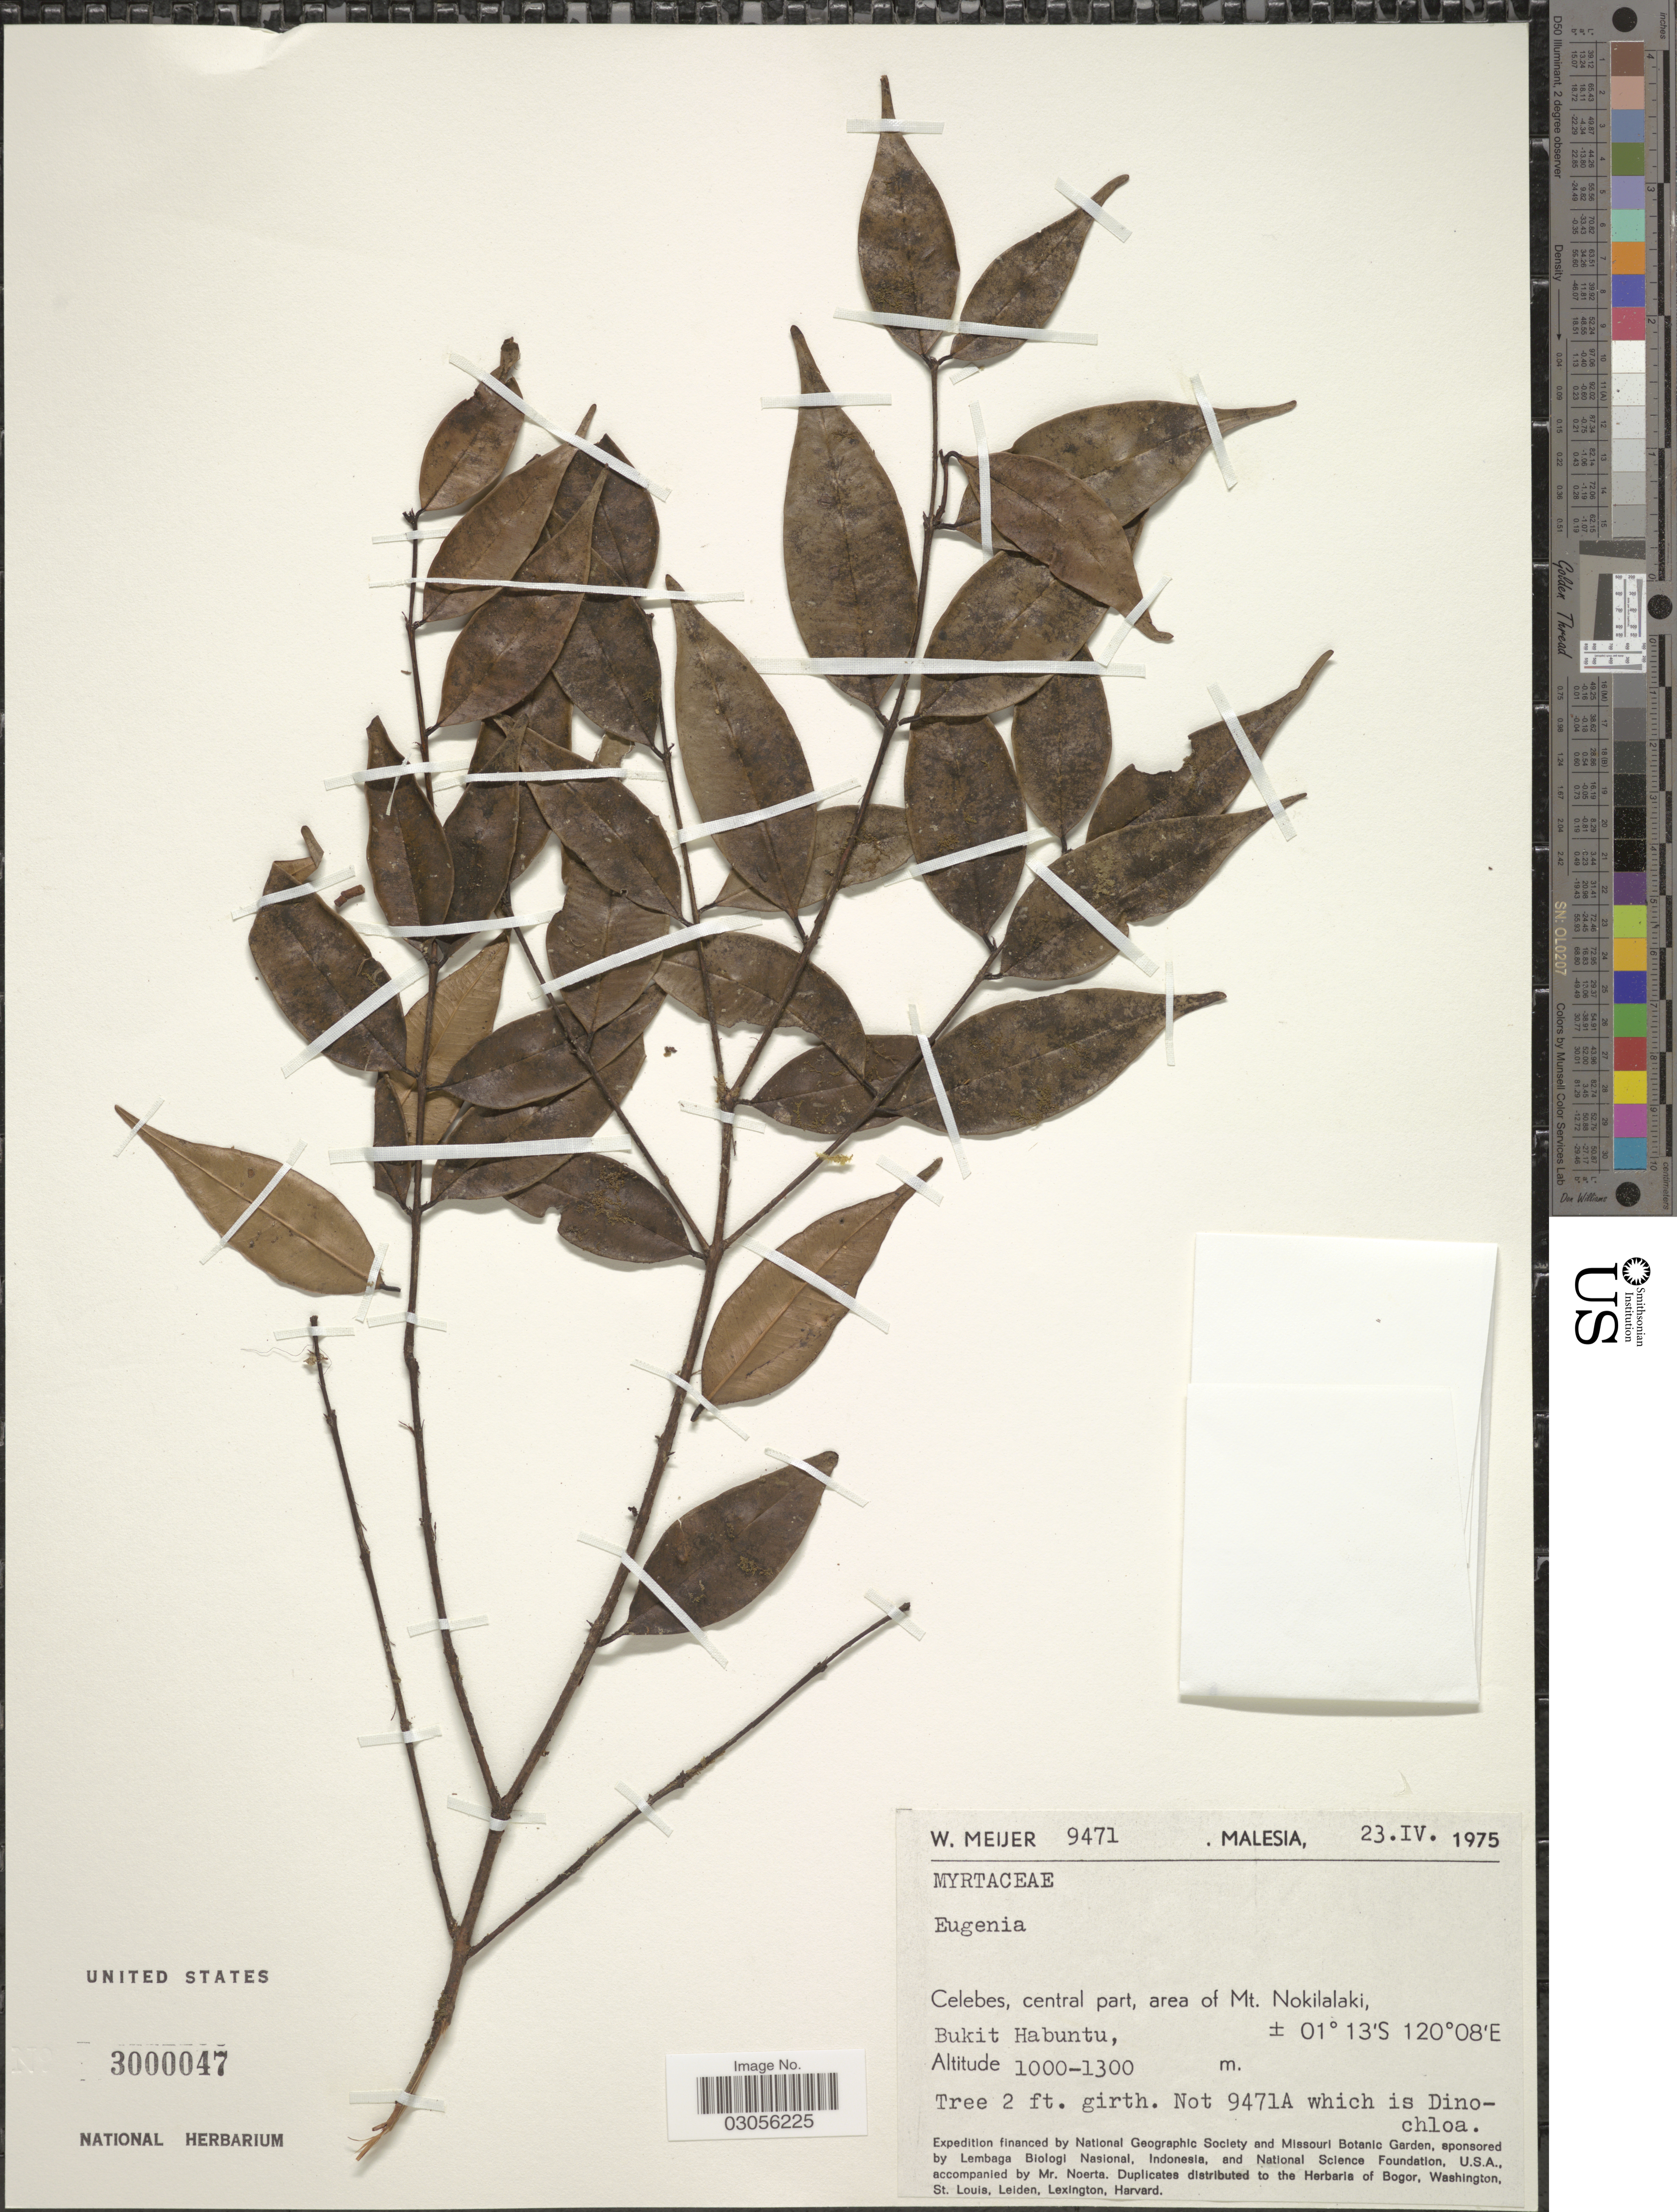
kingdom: Plantae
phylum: Tracheophyta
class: Magnoliopsida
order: Myrtales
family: Myrtaceae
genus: Eugenia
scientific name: Eugenia sp.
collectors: W. Meijer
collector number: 9471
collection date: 1975-04-23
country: Malaysia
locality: Celebes, central part, area of Mt. Nokilalaki, Bukit Habuntu.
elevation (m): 1000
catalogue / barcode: US 3000047